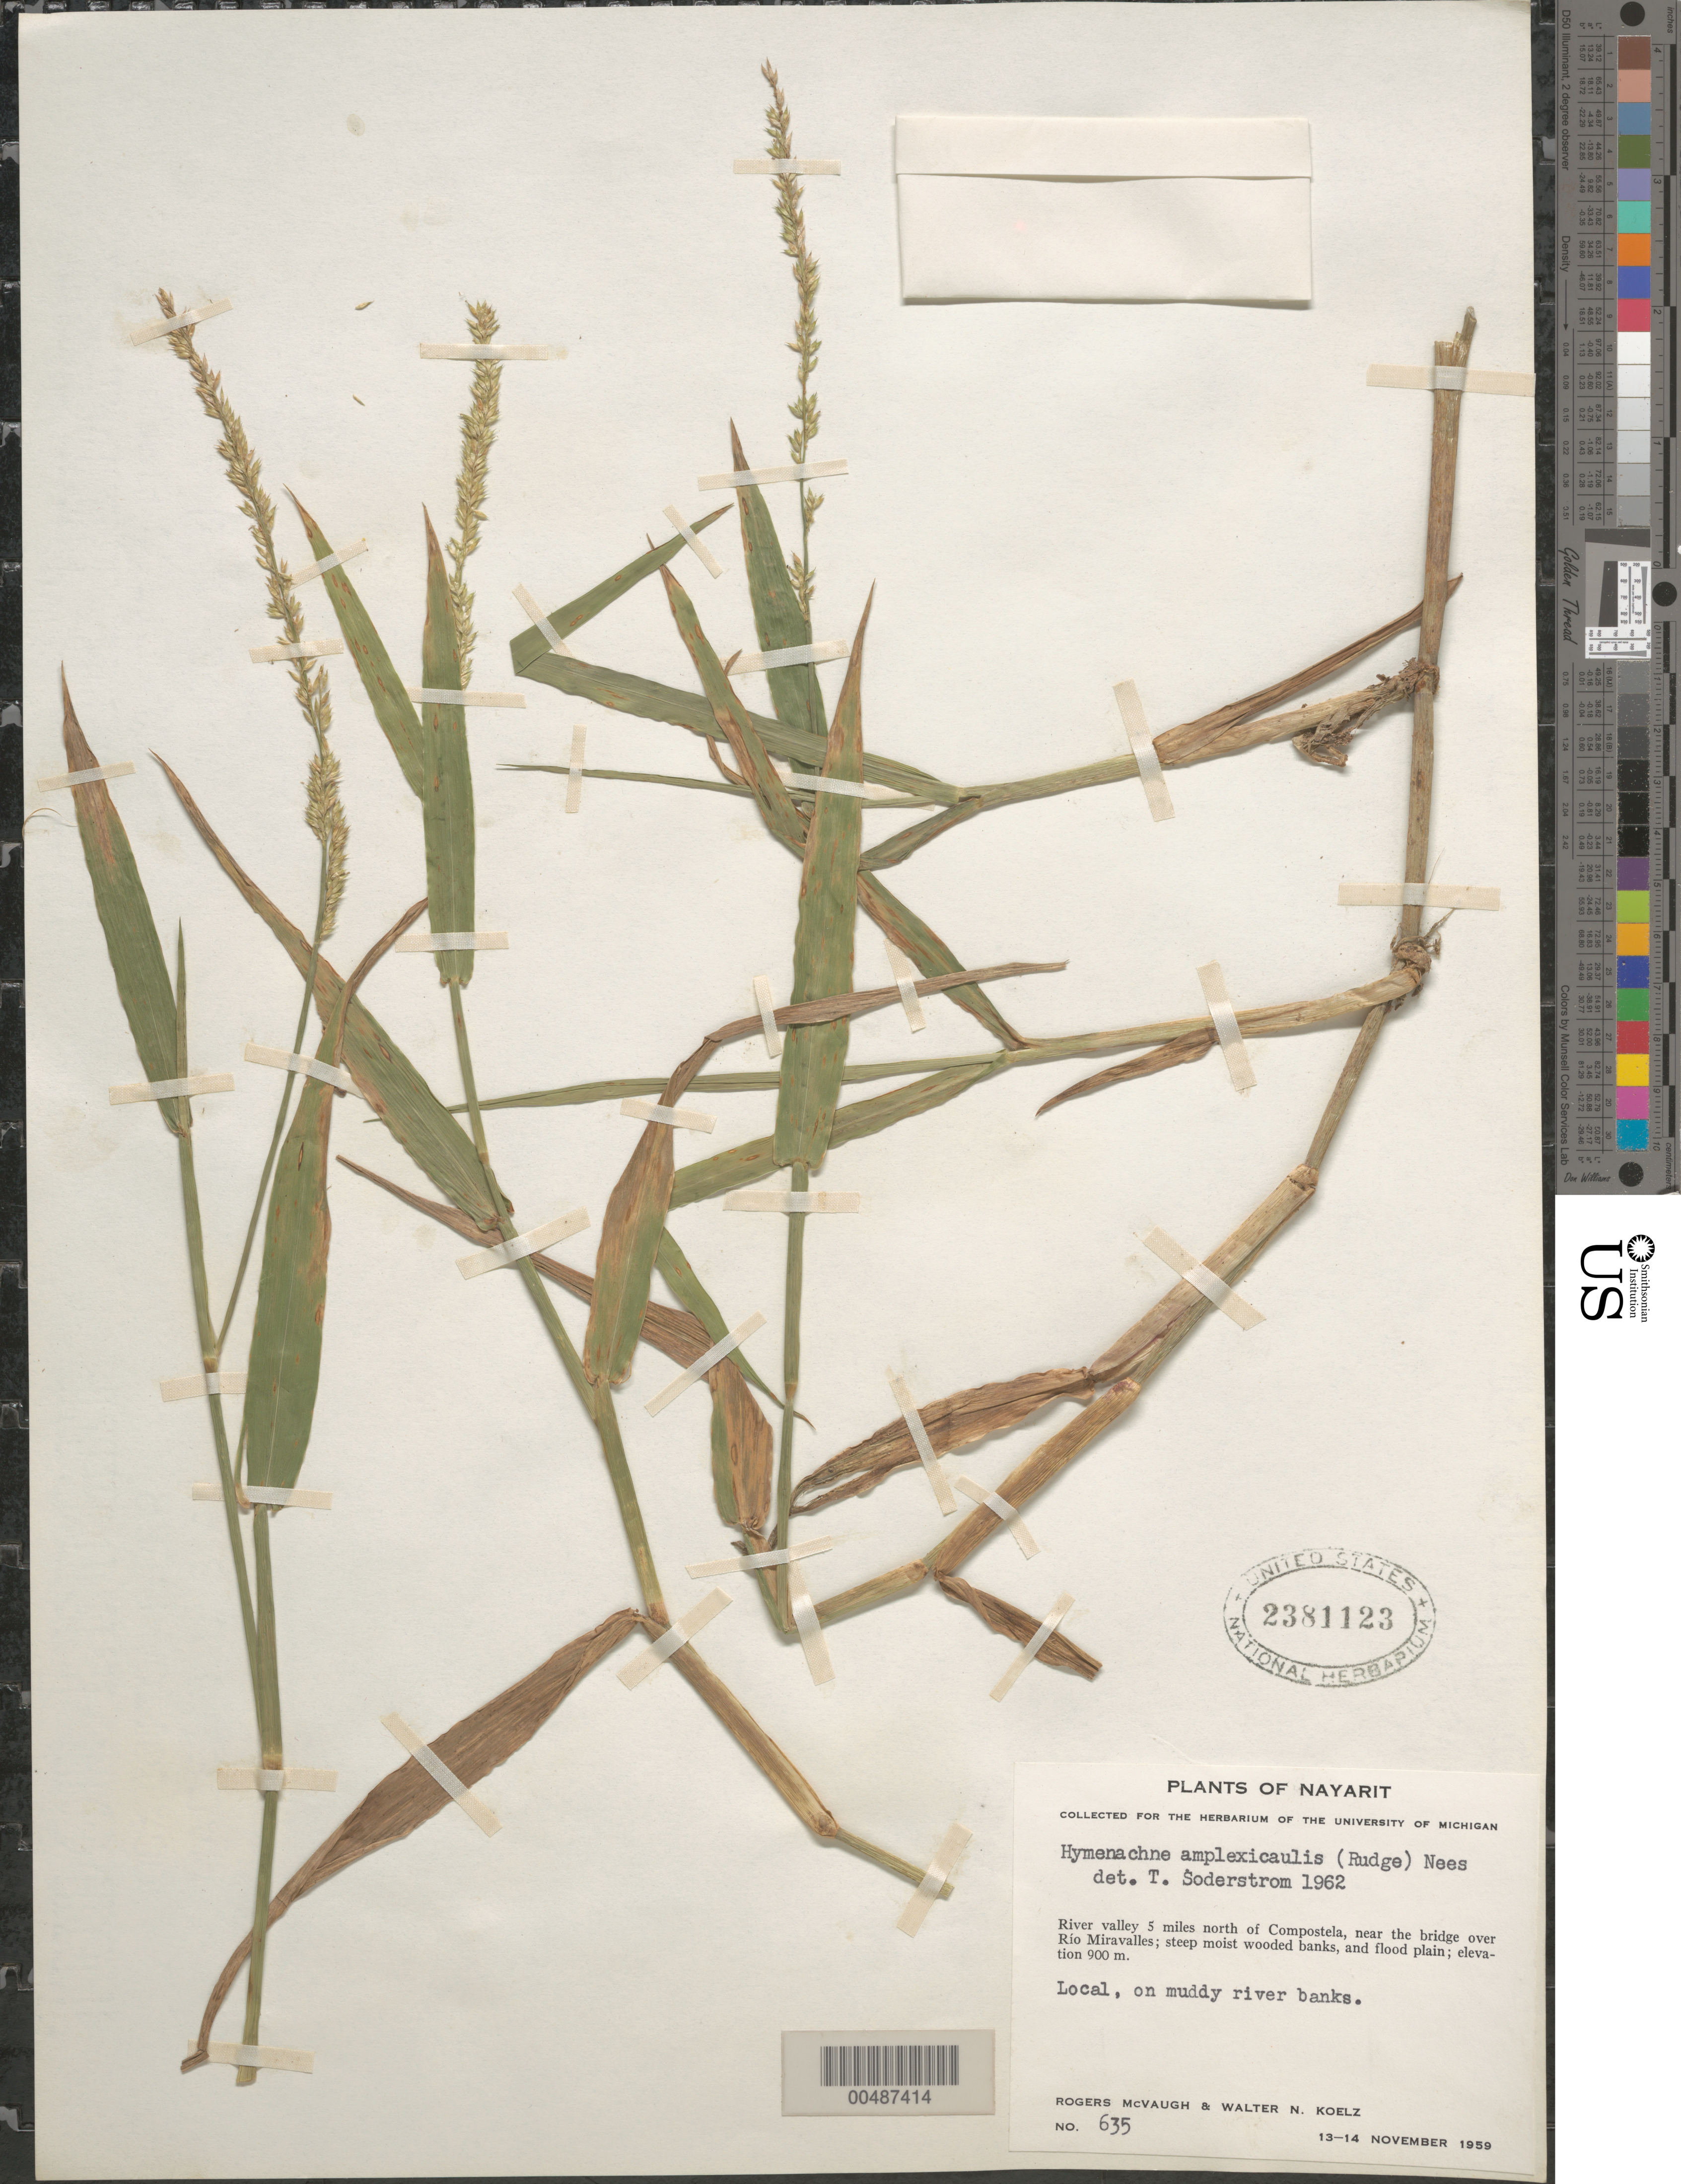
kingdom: Plantae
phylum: Tracheophyta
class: Liliopsida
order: Poales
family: Poaceae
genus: Hymenachne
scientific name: Hymenachne amplexicaulis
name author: (Rudge) Nees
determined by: Soderstrom, T. R.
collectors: R. McVaugh & W. N. Koelz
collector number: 635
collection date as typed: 13 Nov 1959 to 14 Nov 1959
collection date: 1959-11-13/1959-11-14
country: Mexico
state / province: Nayarit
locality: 5 mi N of Compostela, near the bridge over R¡o Miravalles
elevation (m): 900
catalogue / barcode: US 2381123